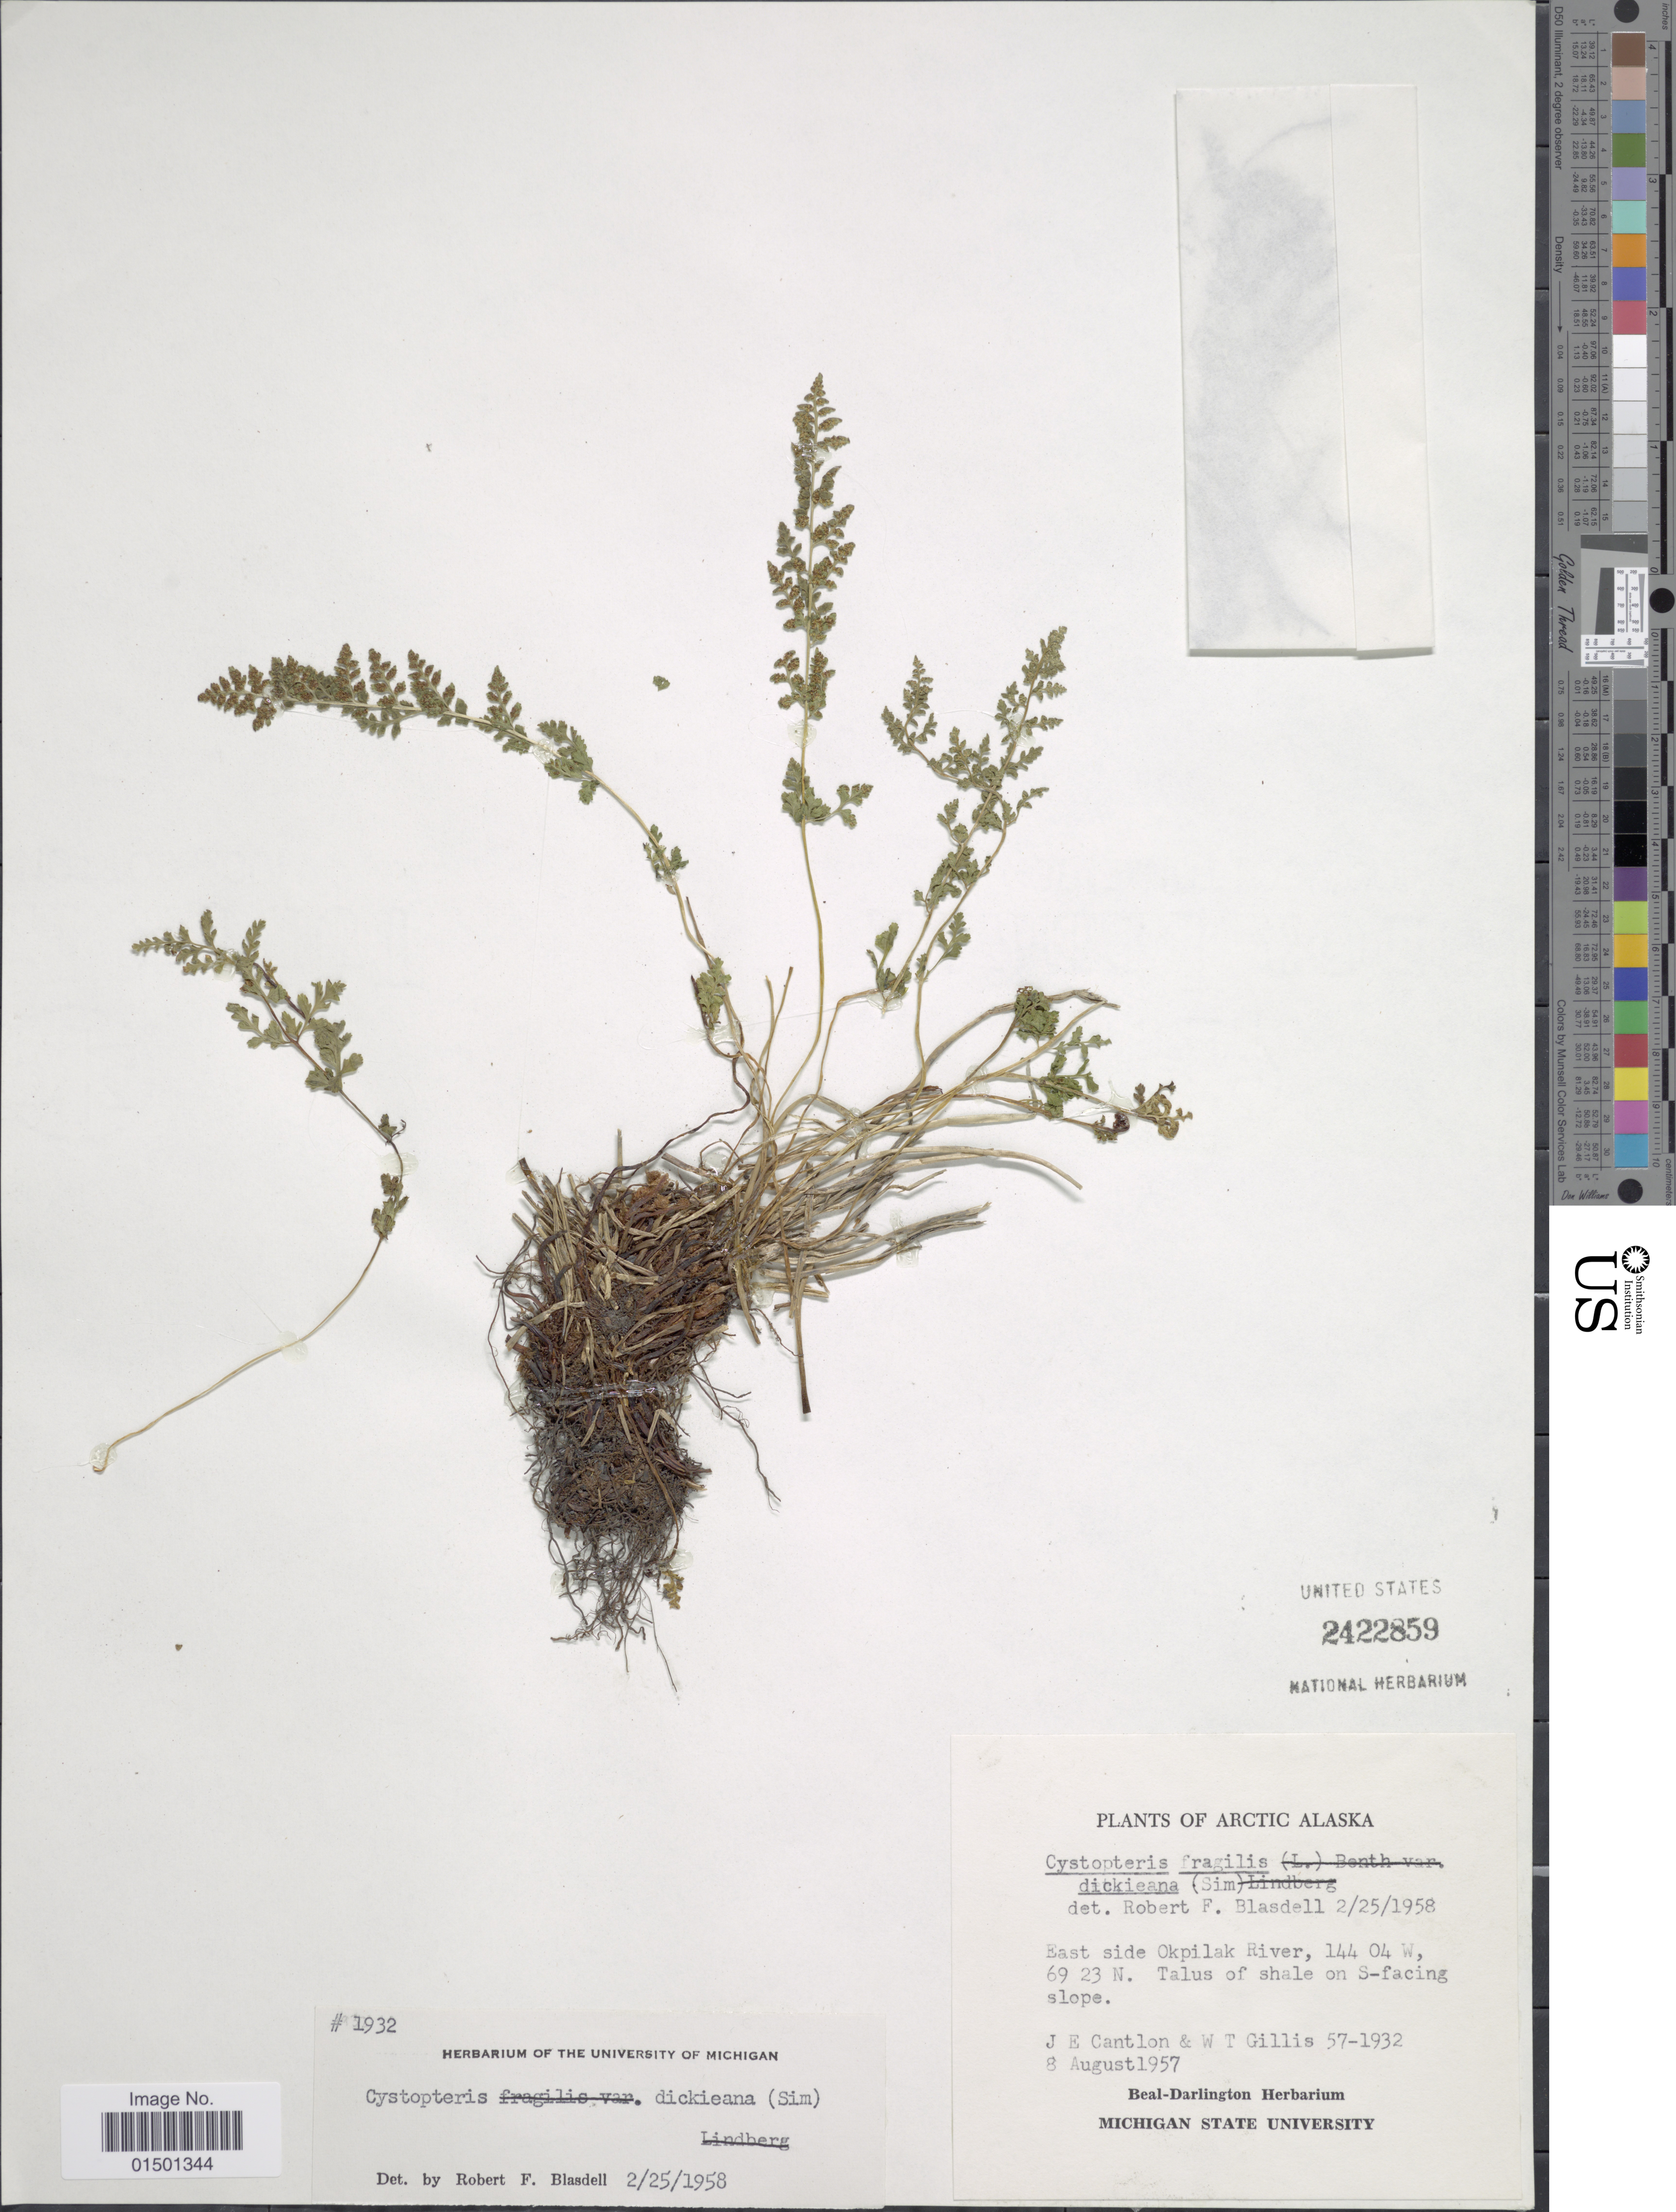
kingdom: Plantae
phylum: Tracheophyta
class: Polypodiopsida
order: Polypodiales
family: Cystopteridaceae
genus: Cystopteris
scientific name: Cystopteris dickieana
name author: R. Sim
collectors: J. Cantlon & W. T. Gillis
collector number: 57-1932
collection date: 1957-08-08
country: United States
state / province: Alaska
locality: Arctic Alaska, east side Okpilak River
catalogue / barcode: US 2422859